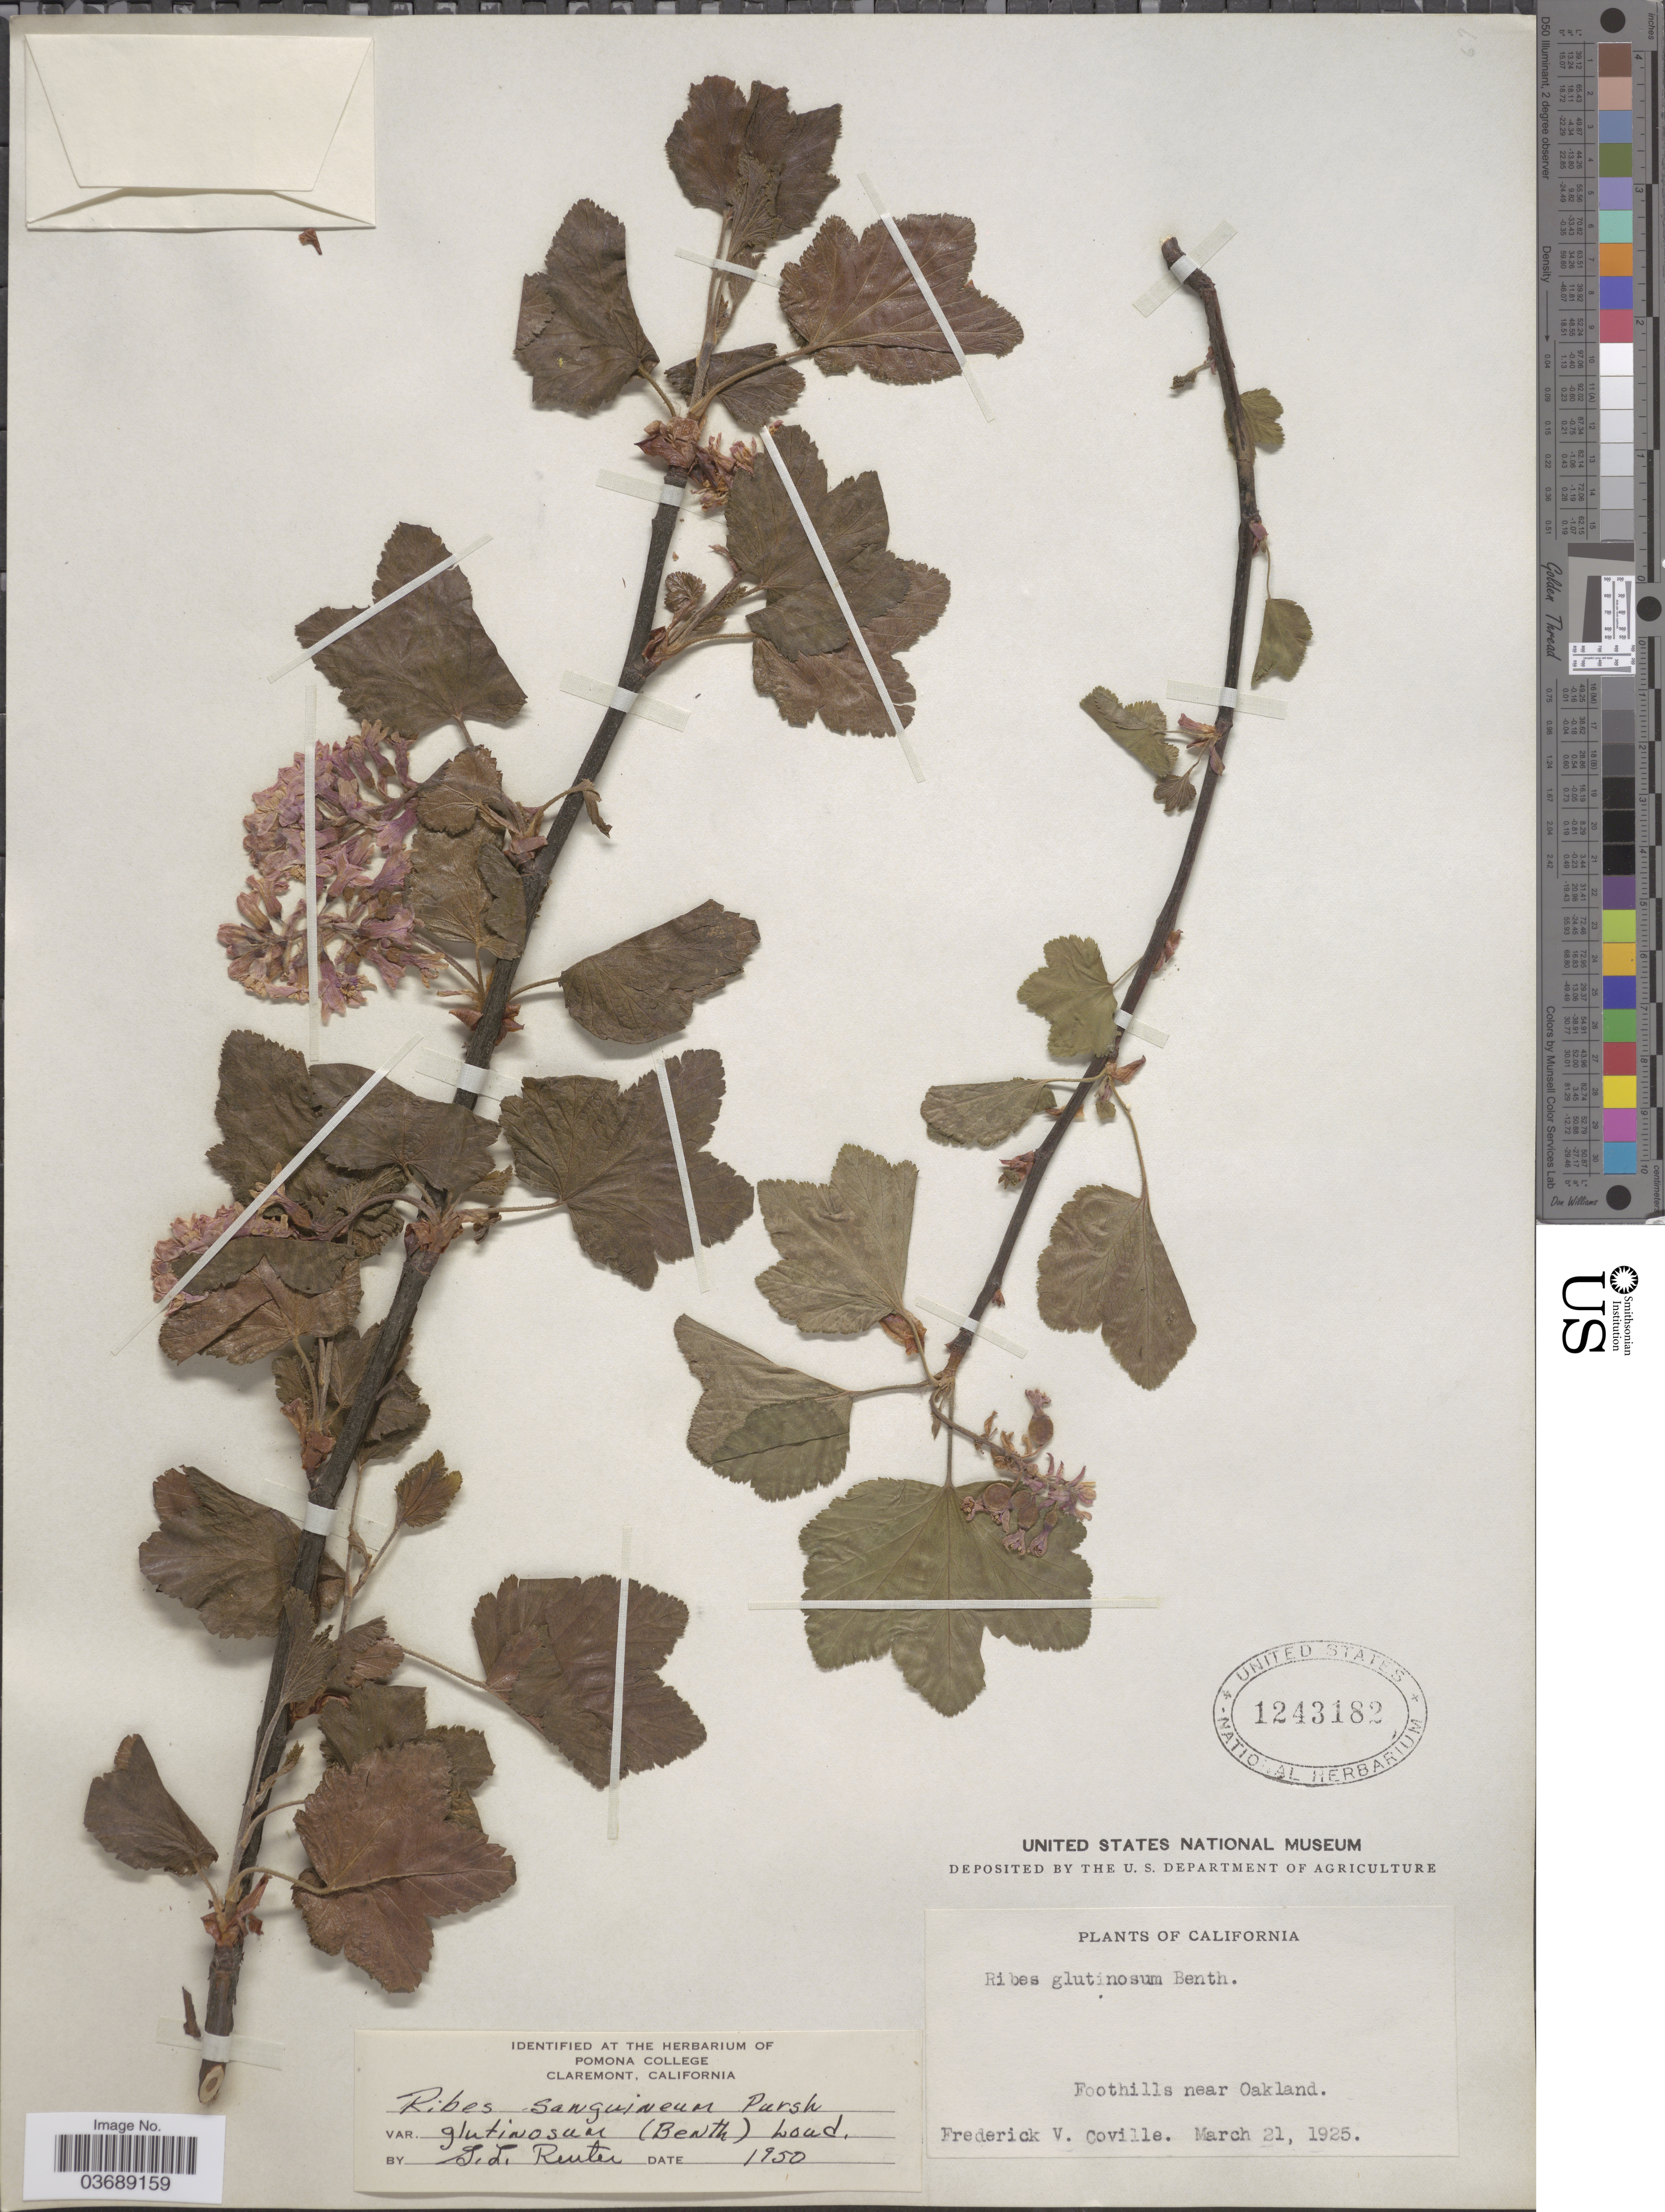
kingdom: Plantae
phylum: Tracheophyta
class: Magnoliopsida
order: Saxifragales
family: Grossulariaceae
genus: Ribes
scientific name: Ribes sanguineum var. glutinosum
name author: (Benth.) Loudon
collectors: F. V. Coville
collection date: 1925-03-21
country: United States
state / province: California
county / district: Alameda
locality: Foothills near Oakland.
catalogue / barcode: US 1243182